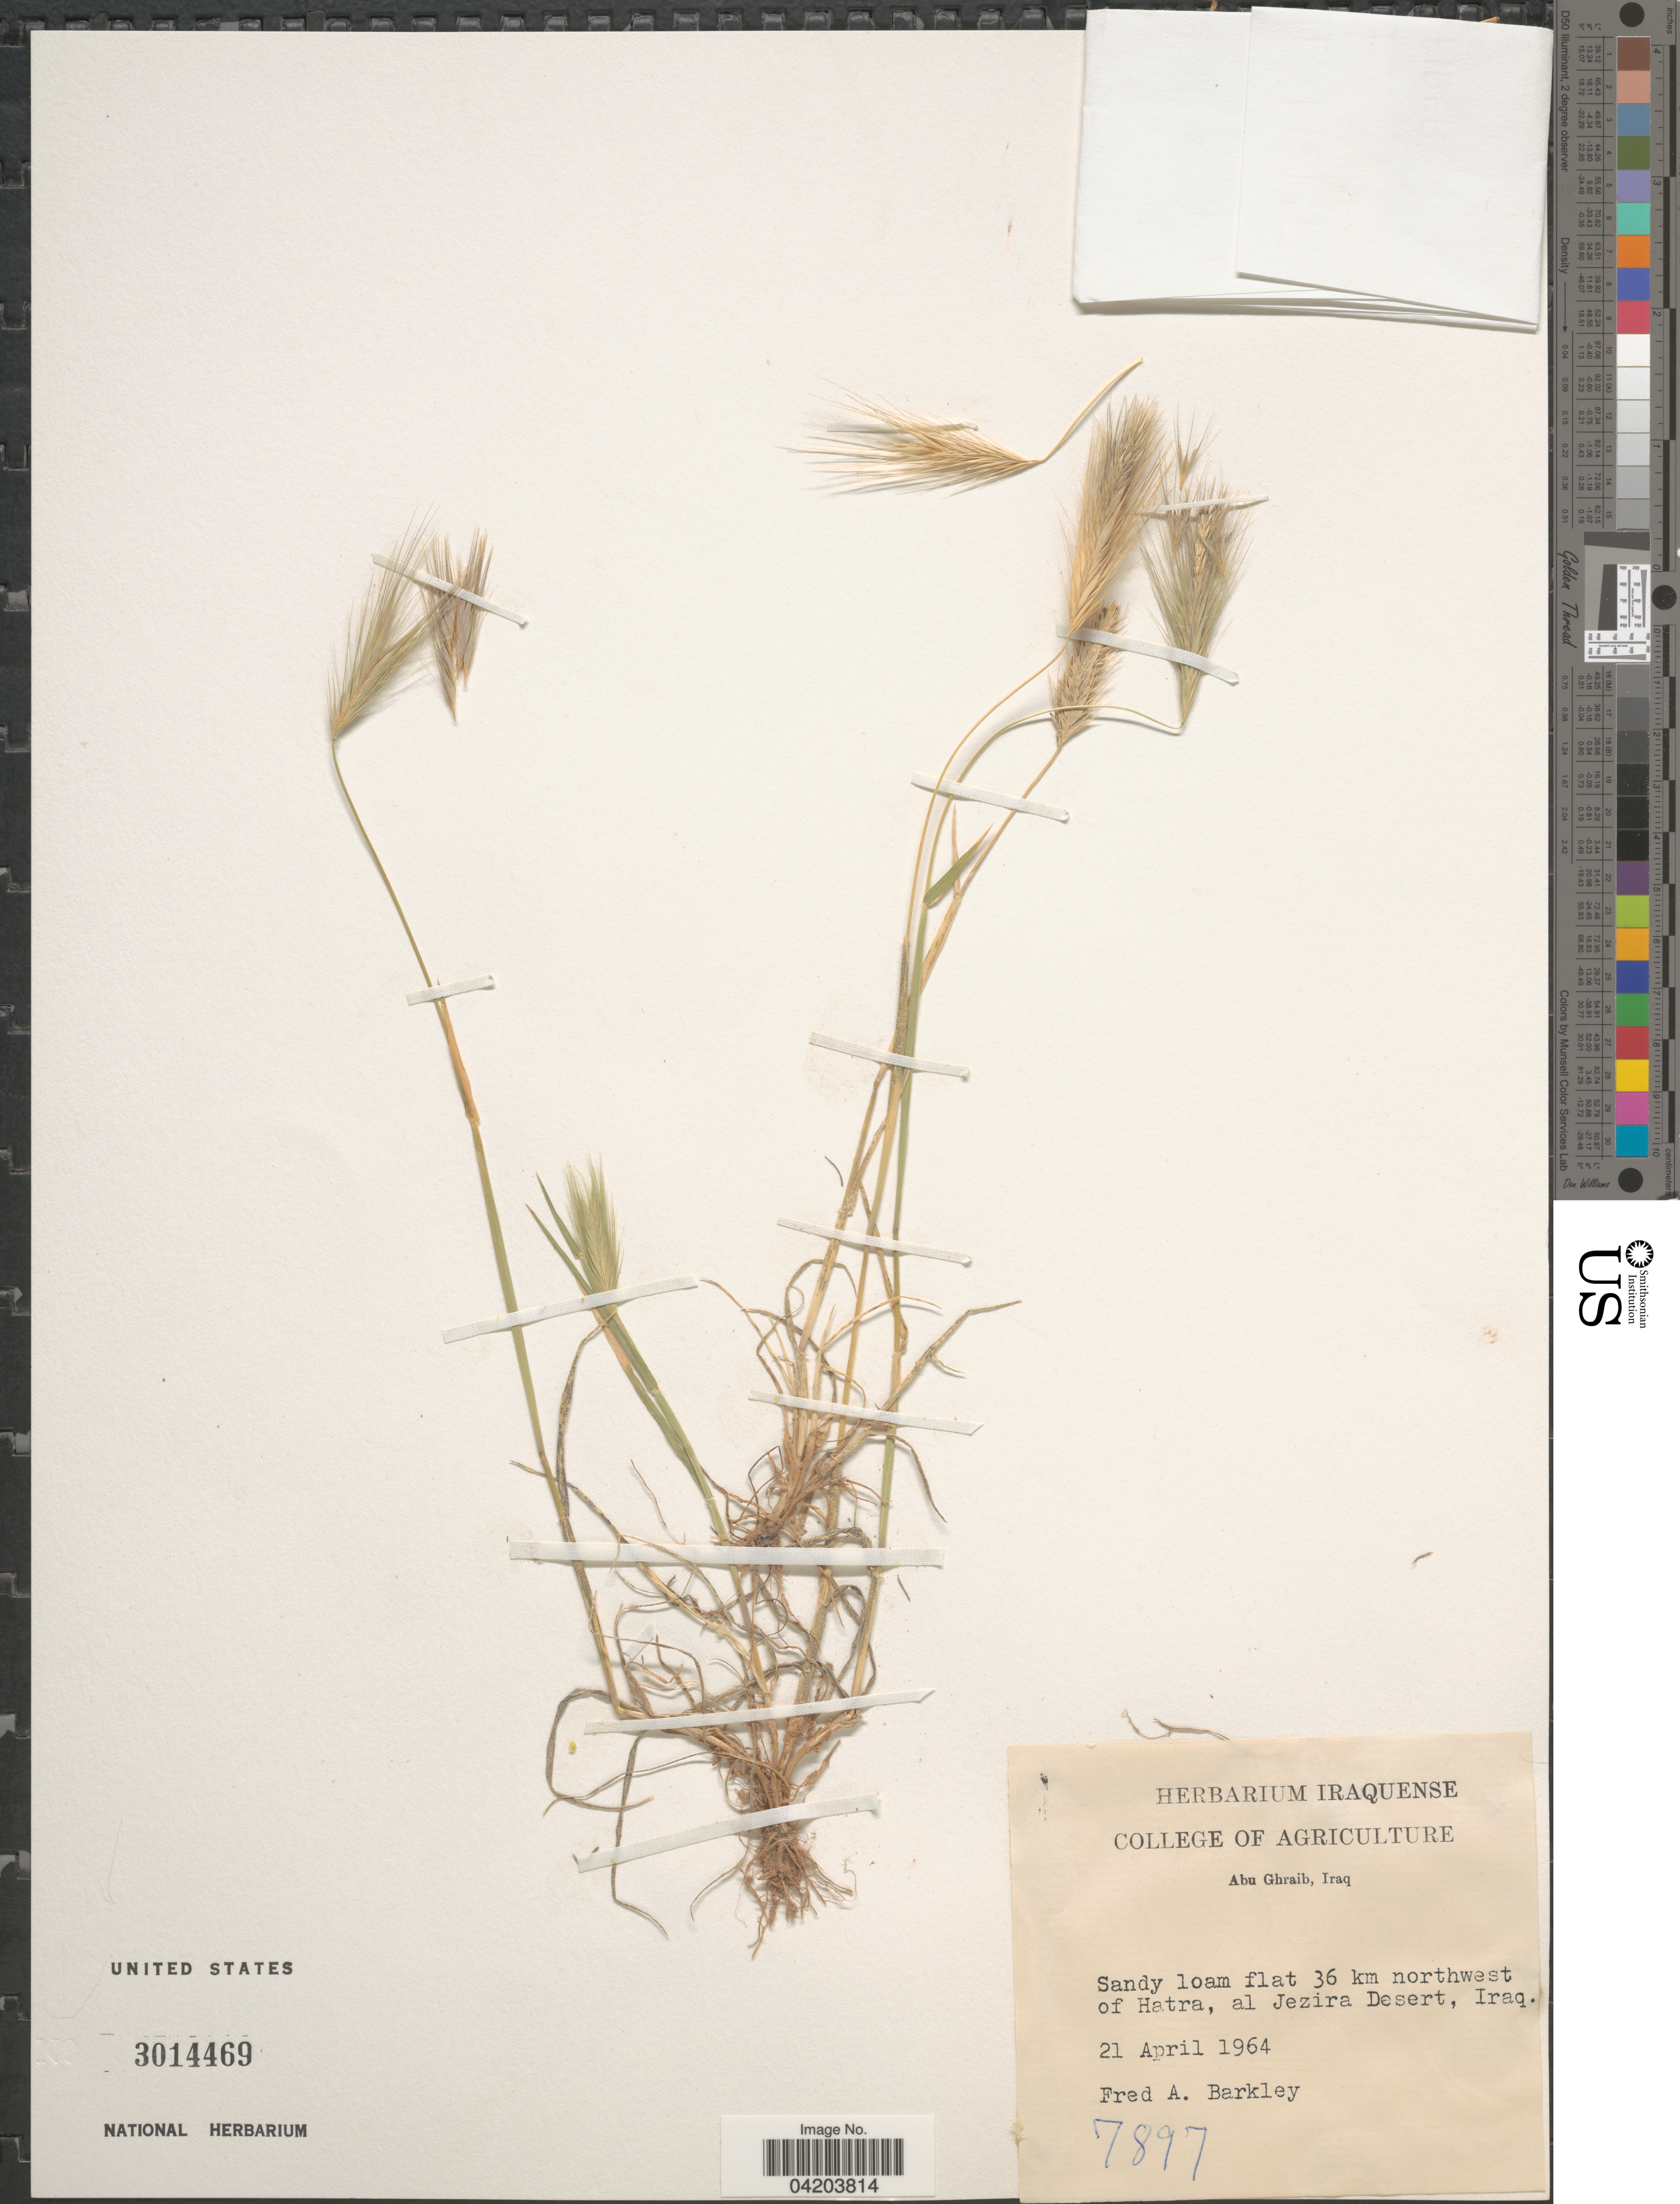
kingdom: Plantae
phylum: Tracheophyta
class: Liliopsida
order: Poales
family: Poaceae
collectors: F. A. Barkley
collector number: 7897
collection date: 1964-04-21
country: Iraq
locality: Sandy loam flat 36 km northwest of Hatra, al Jezira Desert.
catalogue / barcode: US 3014469